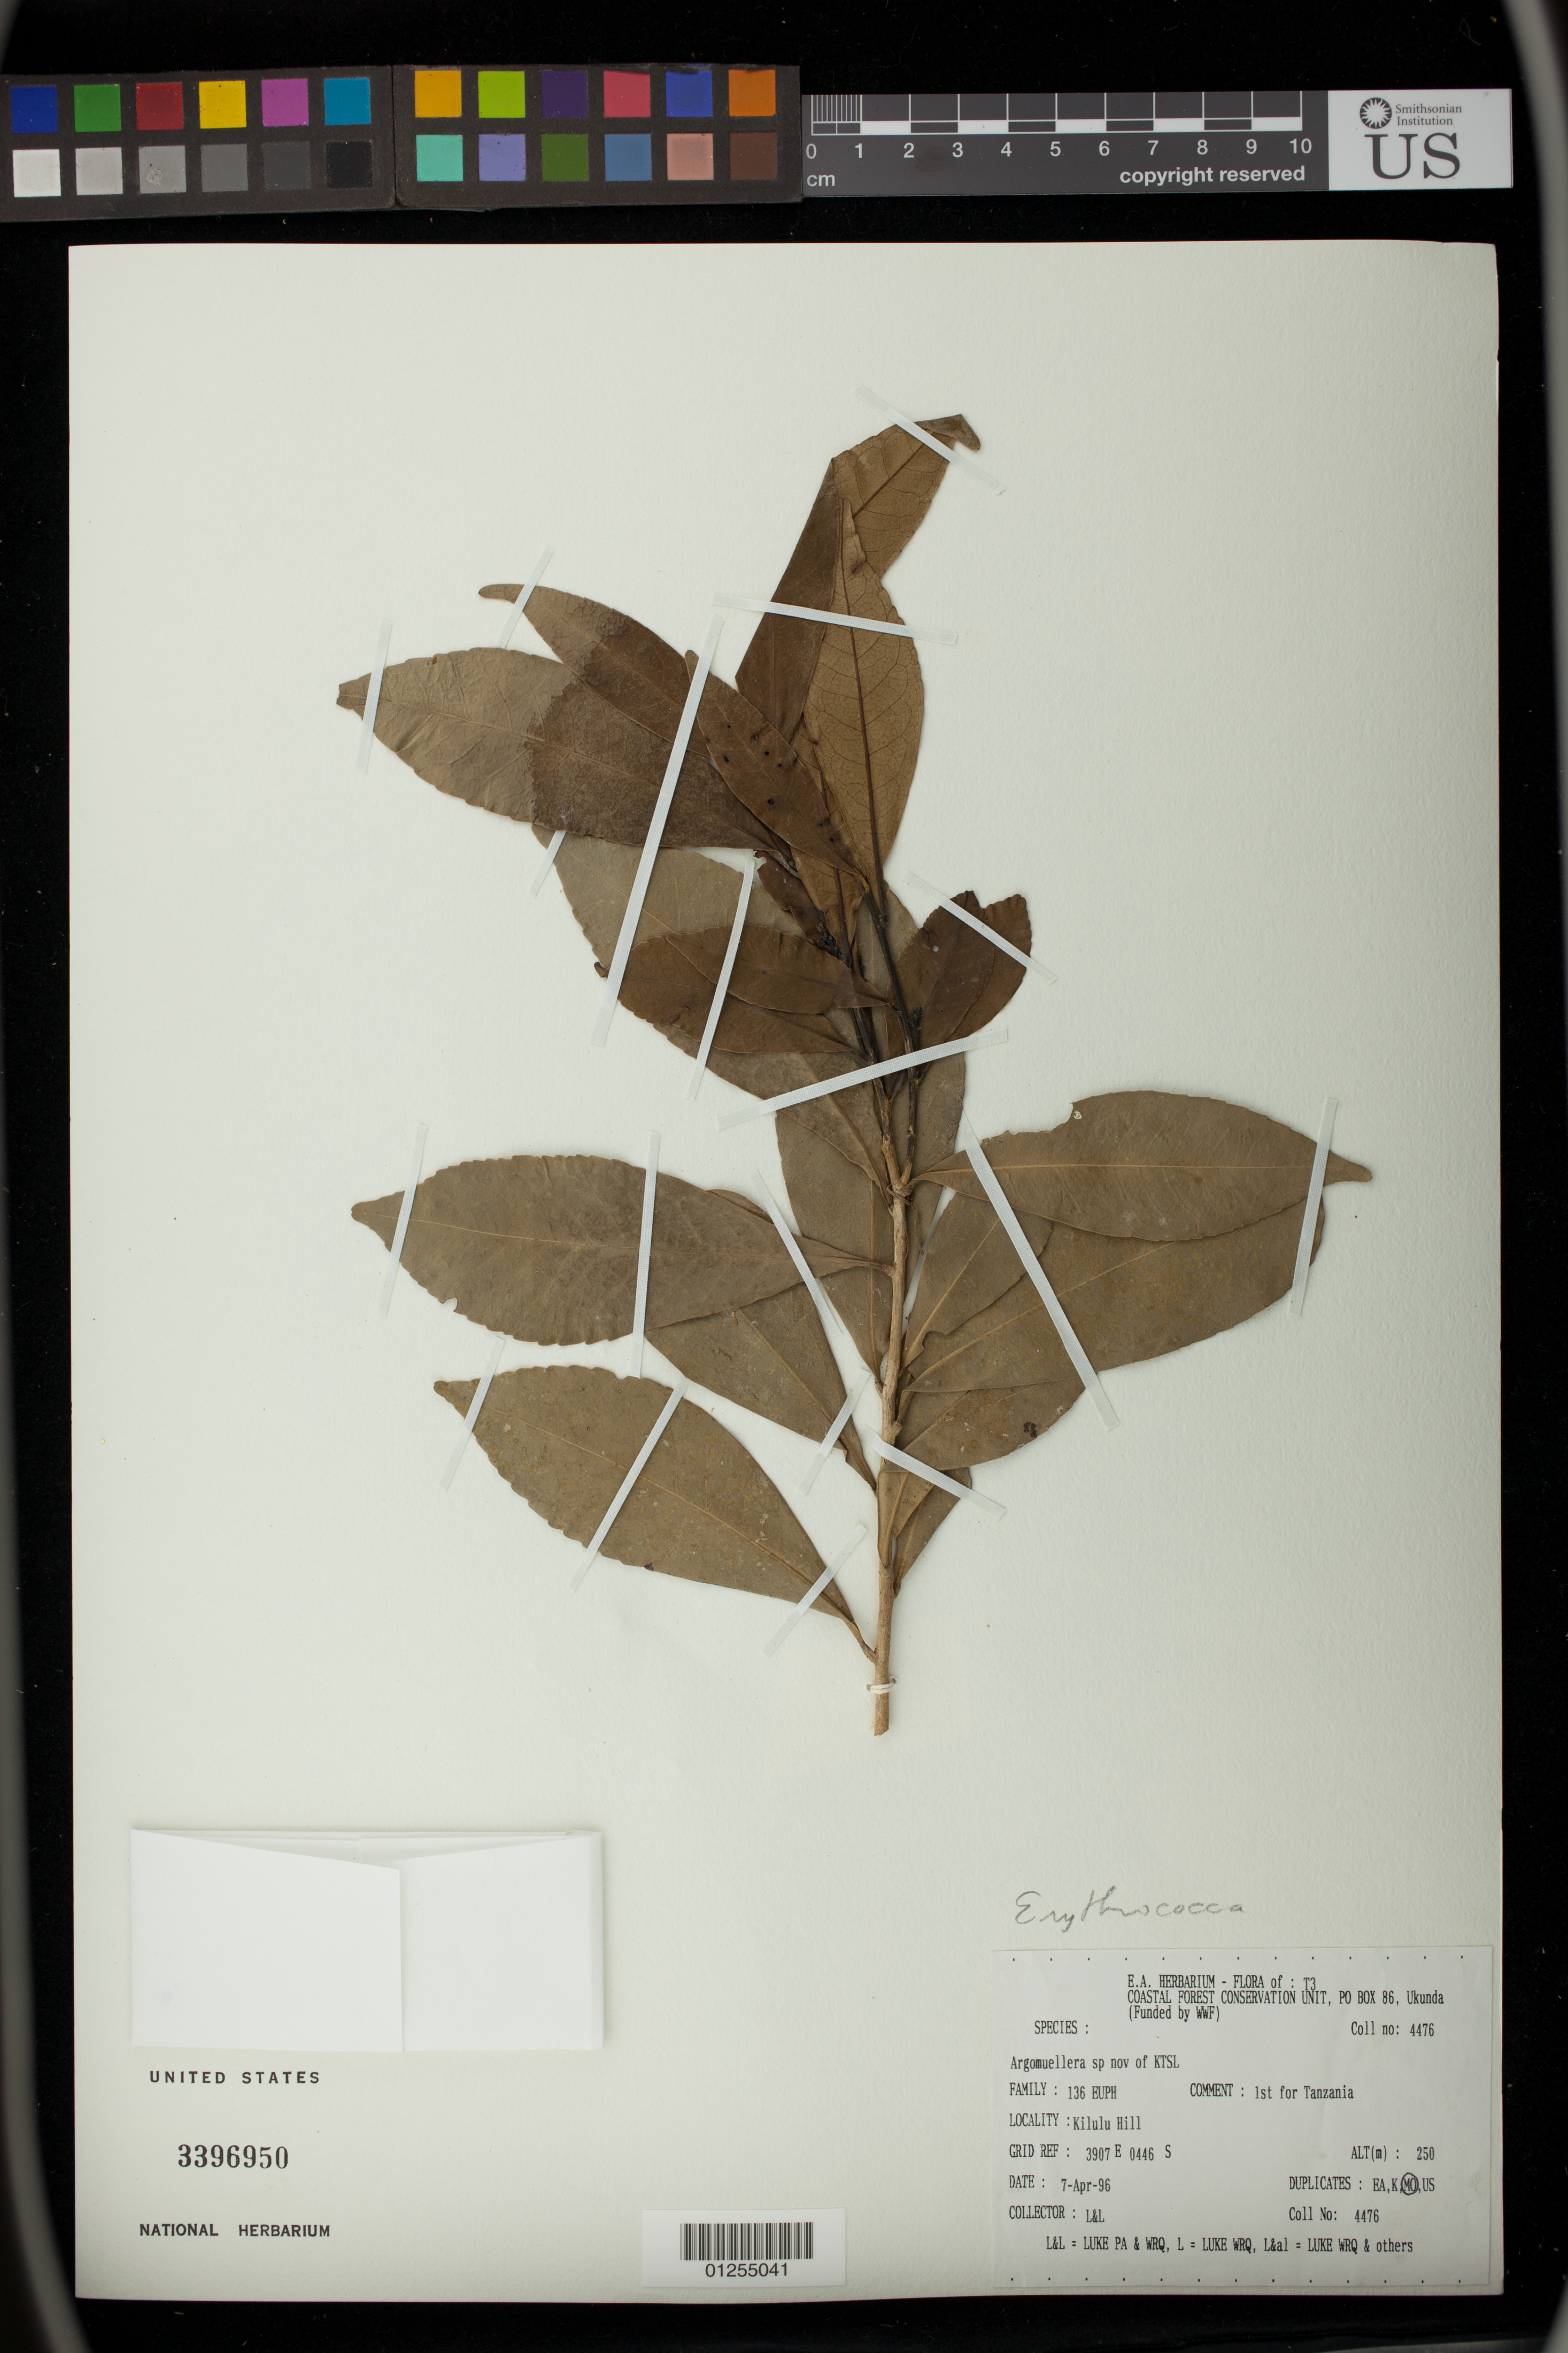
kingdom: Plantae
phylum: Tracheophyta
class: Magnoliopsida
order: Malpighiales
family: Euphorbiaceae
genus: Erythrococca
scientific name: Erythrococca sp.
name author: Benth.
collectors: P. Luke & Q. Luke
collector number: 4476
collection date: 1996-04-07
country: Tanzania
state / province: Tanga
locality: Kilulu Hill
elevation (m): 250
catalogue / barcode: US 3396950